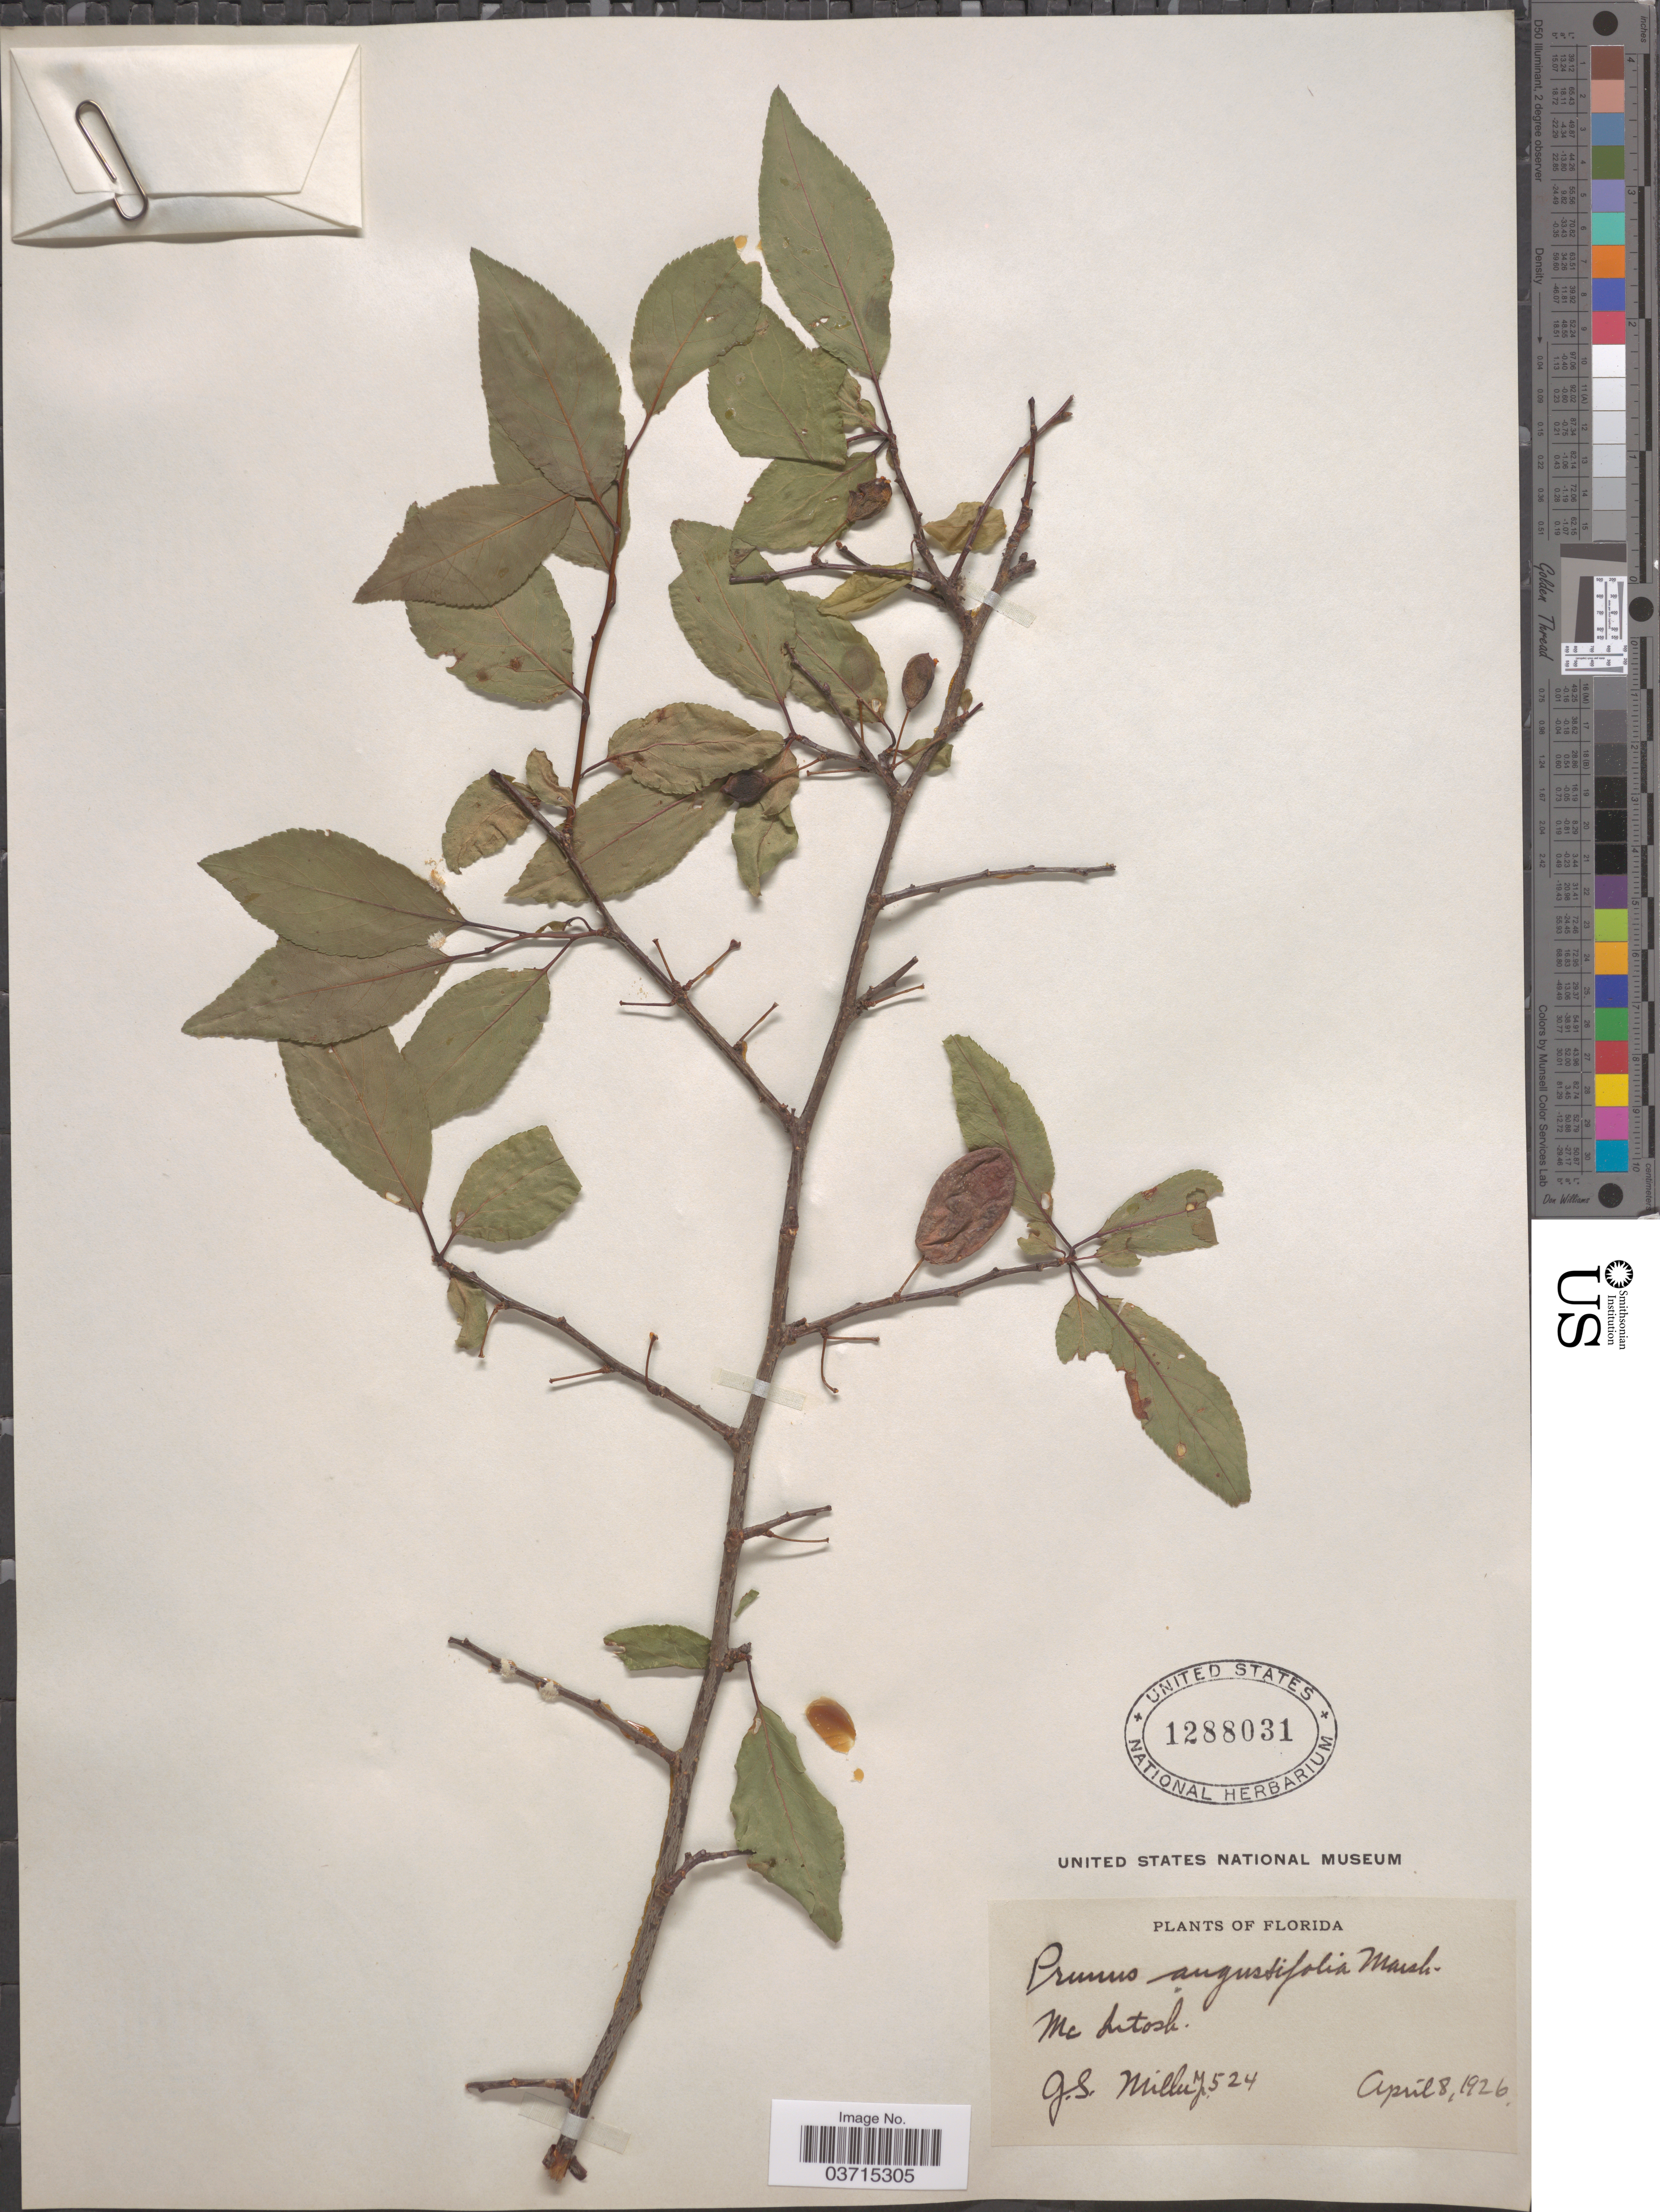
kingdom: Plantae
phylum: Tracheophyta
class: Magnoliopsida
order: Rosales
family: Rosaceae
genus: Prunus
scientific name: Prunus angustifolia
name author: Marshall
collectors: G. S. Miller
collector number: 524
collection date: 1926-04-08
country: United States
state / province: Florida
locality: Mc Intosh.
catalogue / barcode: US 1288031